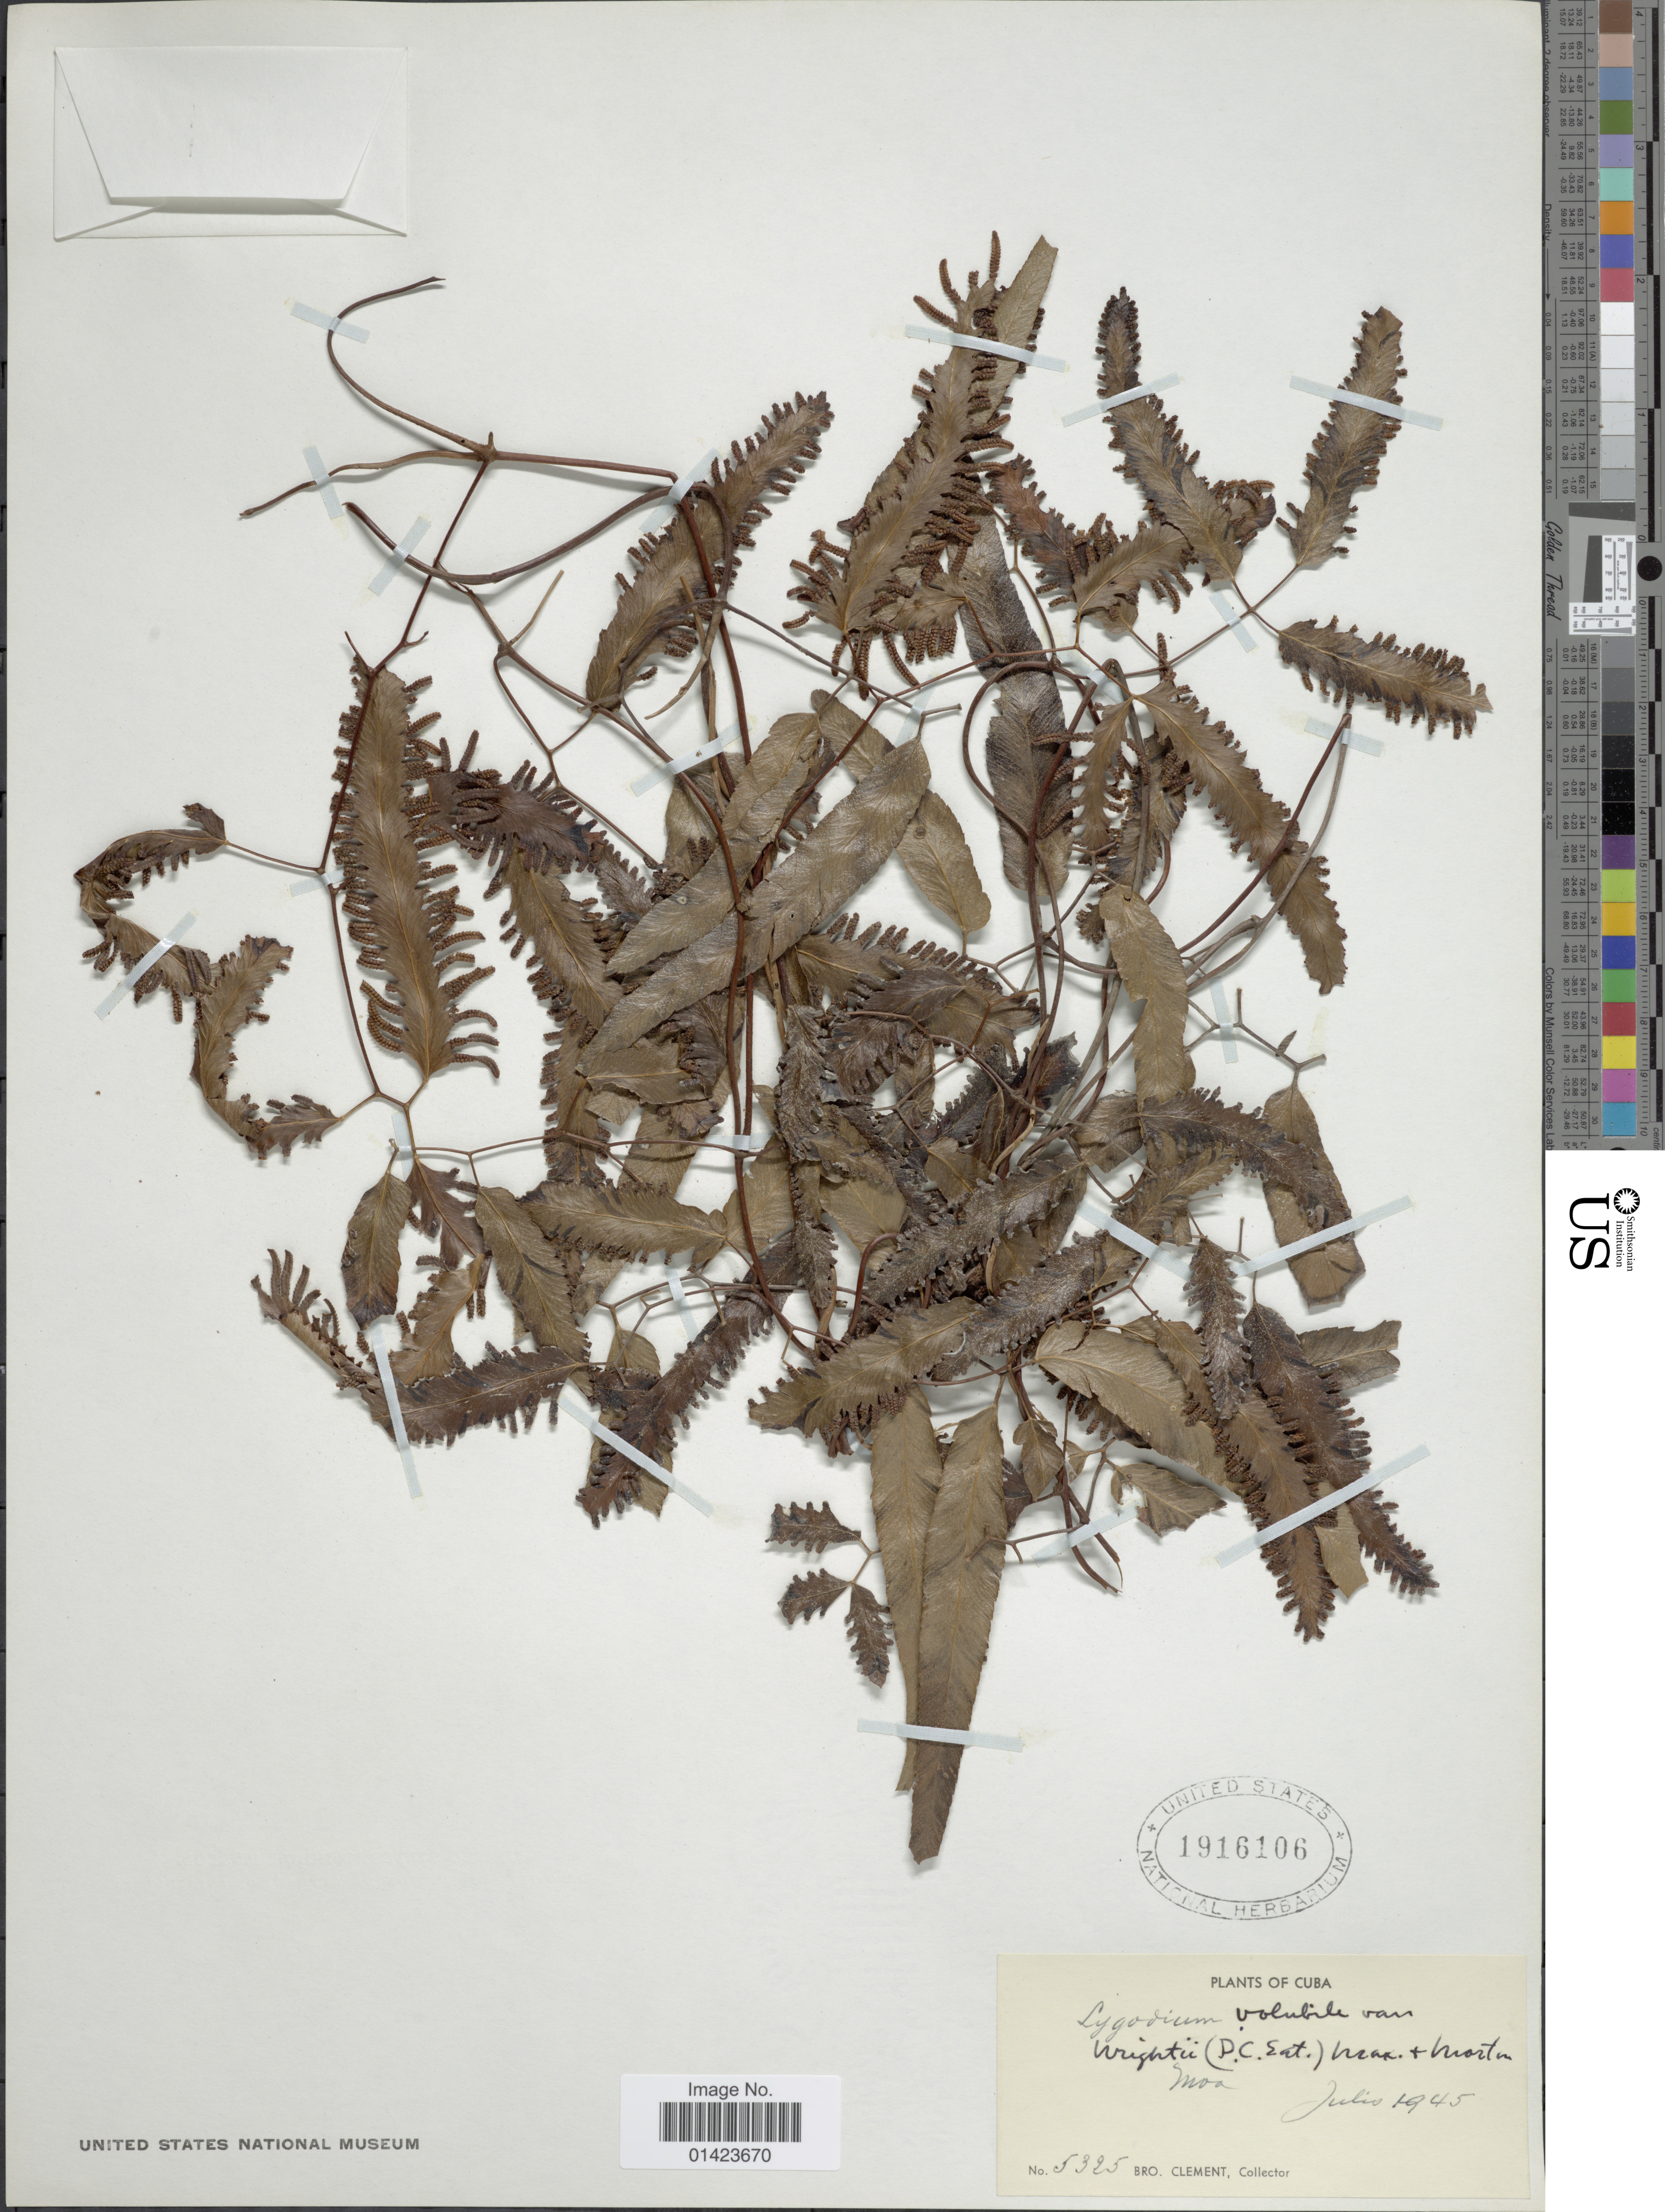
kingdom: Plantae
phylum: Tracheophyta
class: Polypodiopsida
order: Schizaeales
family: Lygodiaceae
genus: Lygodium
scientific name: Lygodium volubile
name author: Sw.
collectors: B. Clement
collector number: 5325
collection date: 1945-07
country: Cuba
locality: Cuba, Moa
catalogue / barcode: US 1916106